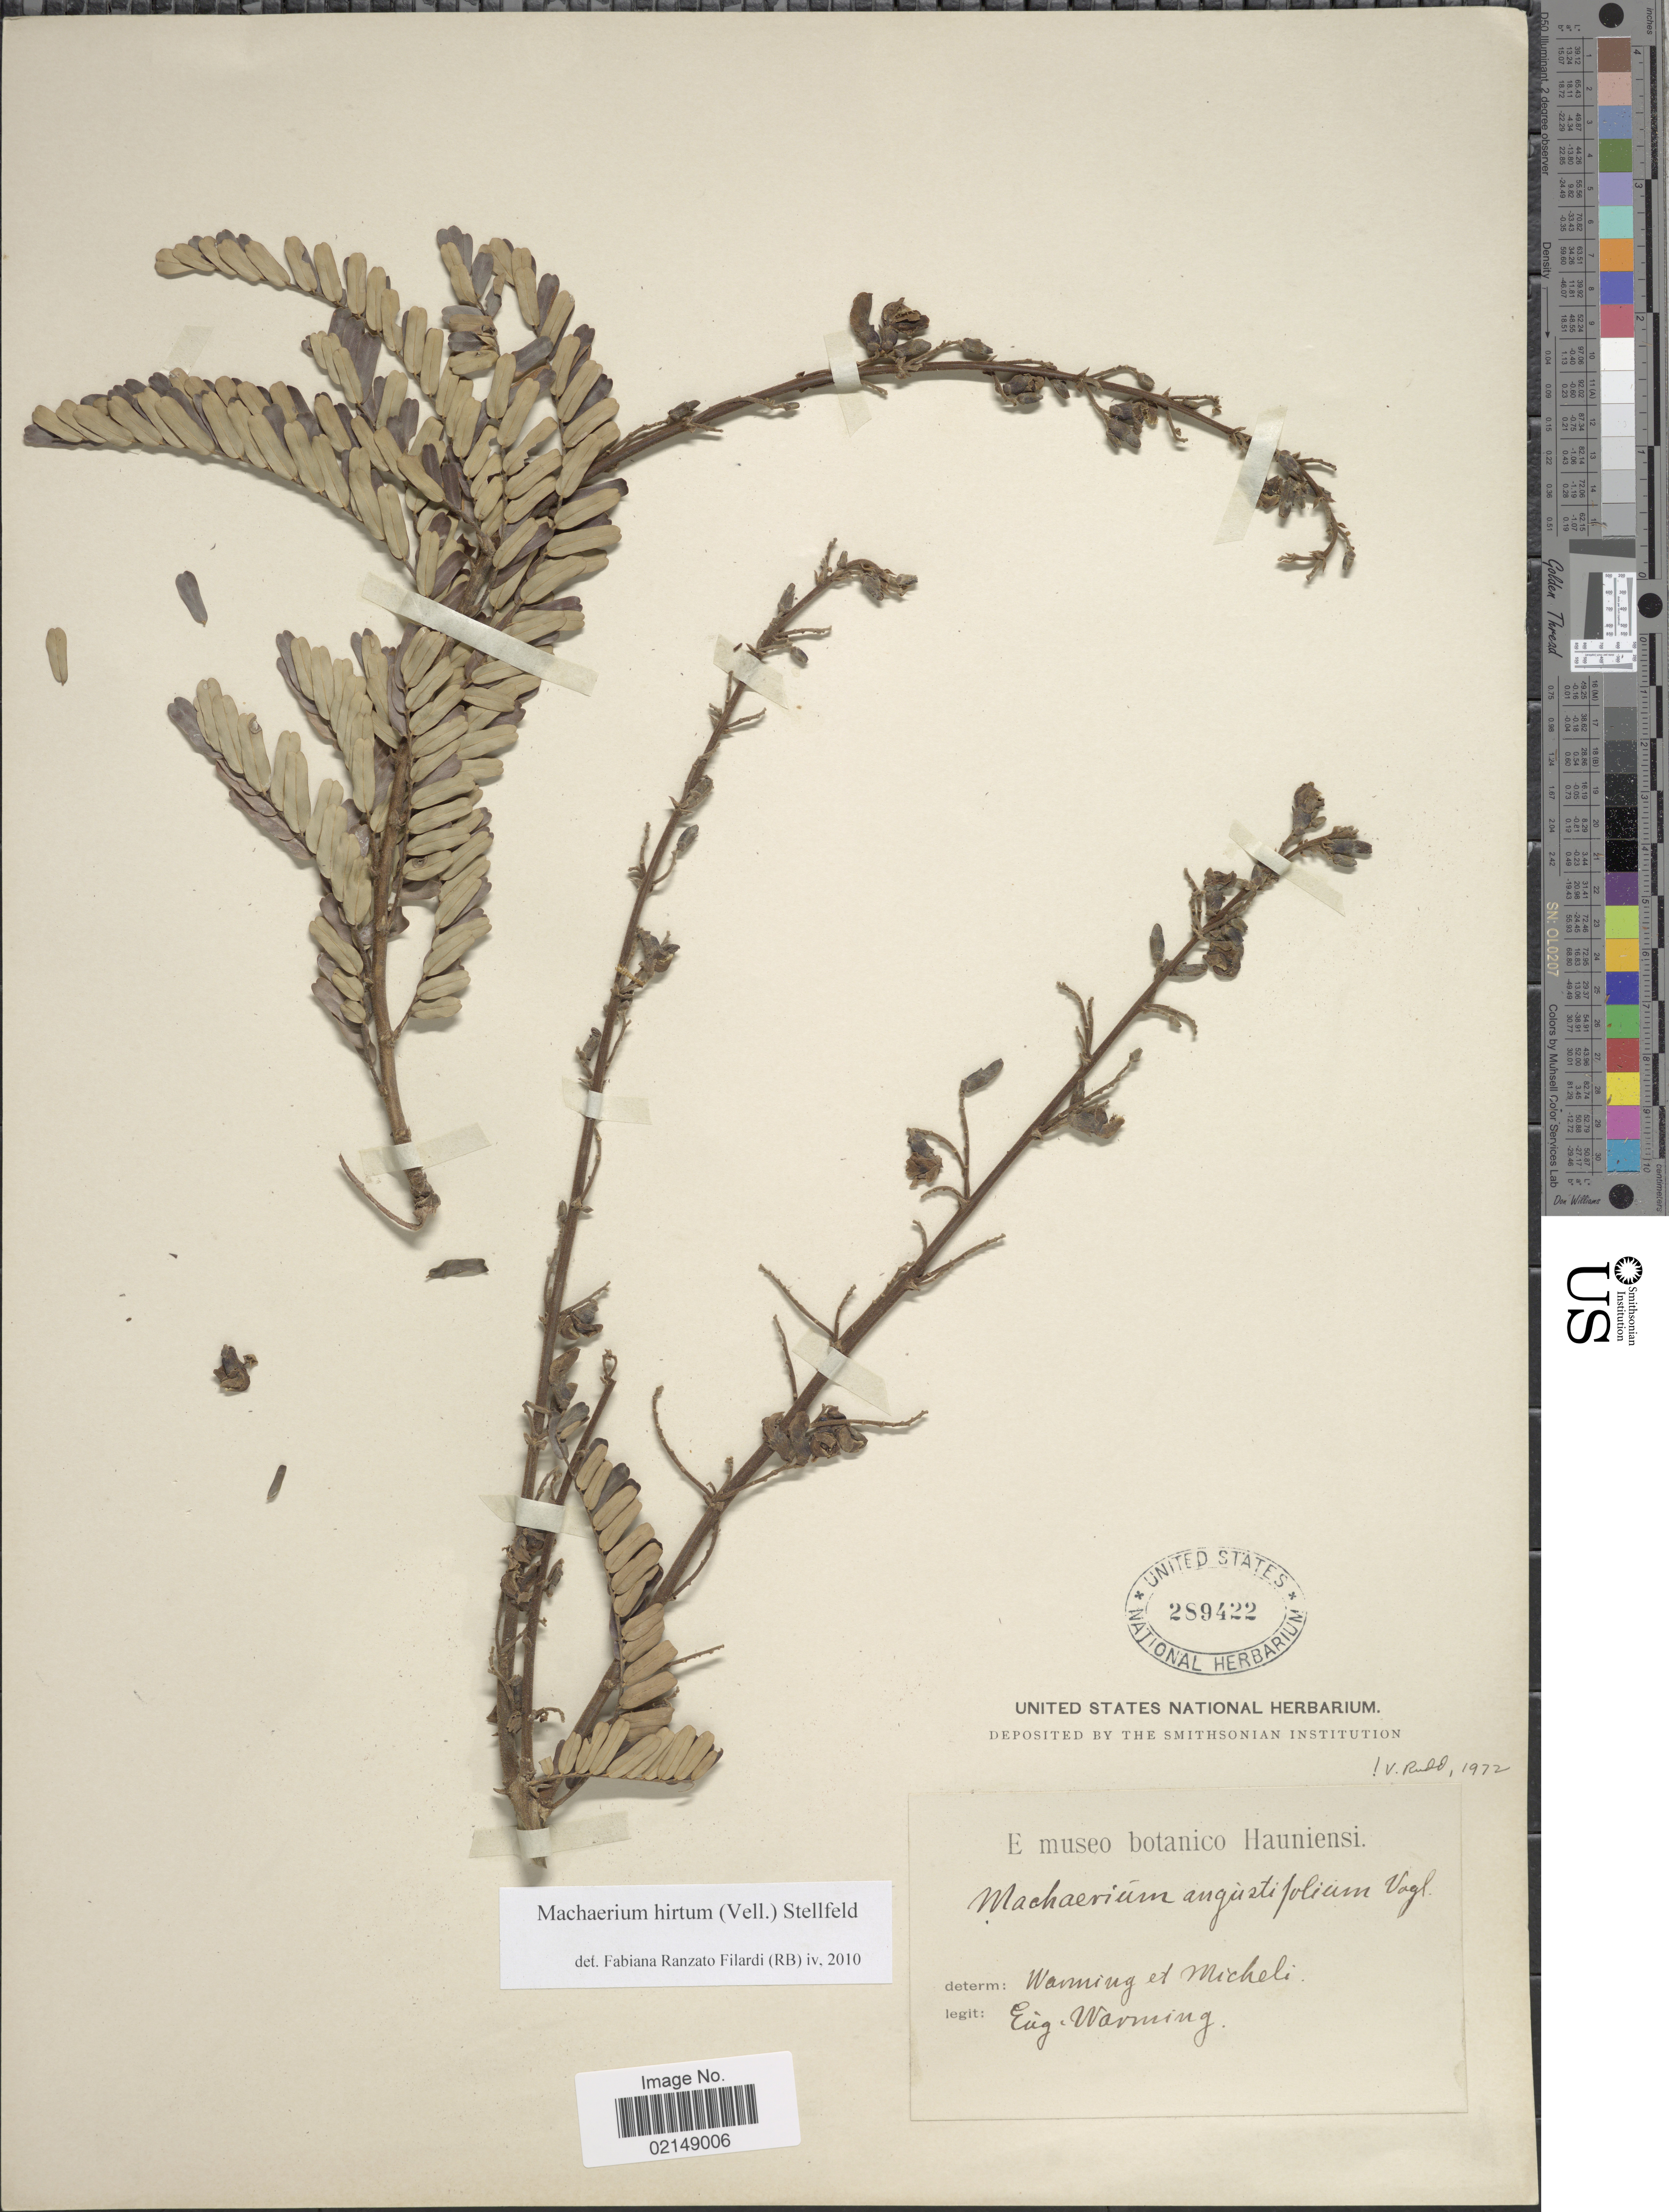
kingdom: Plantae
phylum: Tracheophyta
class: Magnoliopsida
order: Fabales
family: Fabaceae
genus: Machaerium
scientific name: Machaerium hirtum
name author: (Vell.) Stellfeld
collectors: E. Warming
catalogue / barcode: US 289422